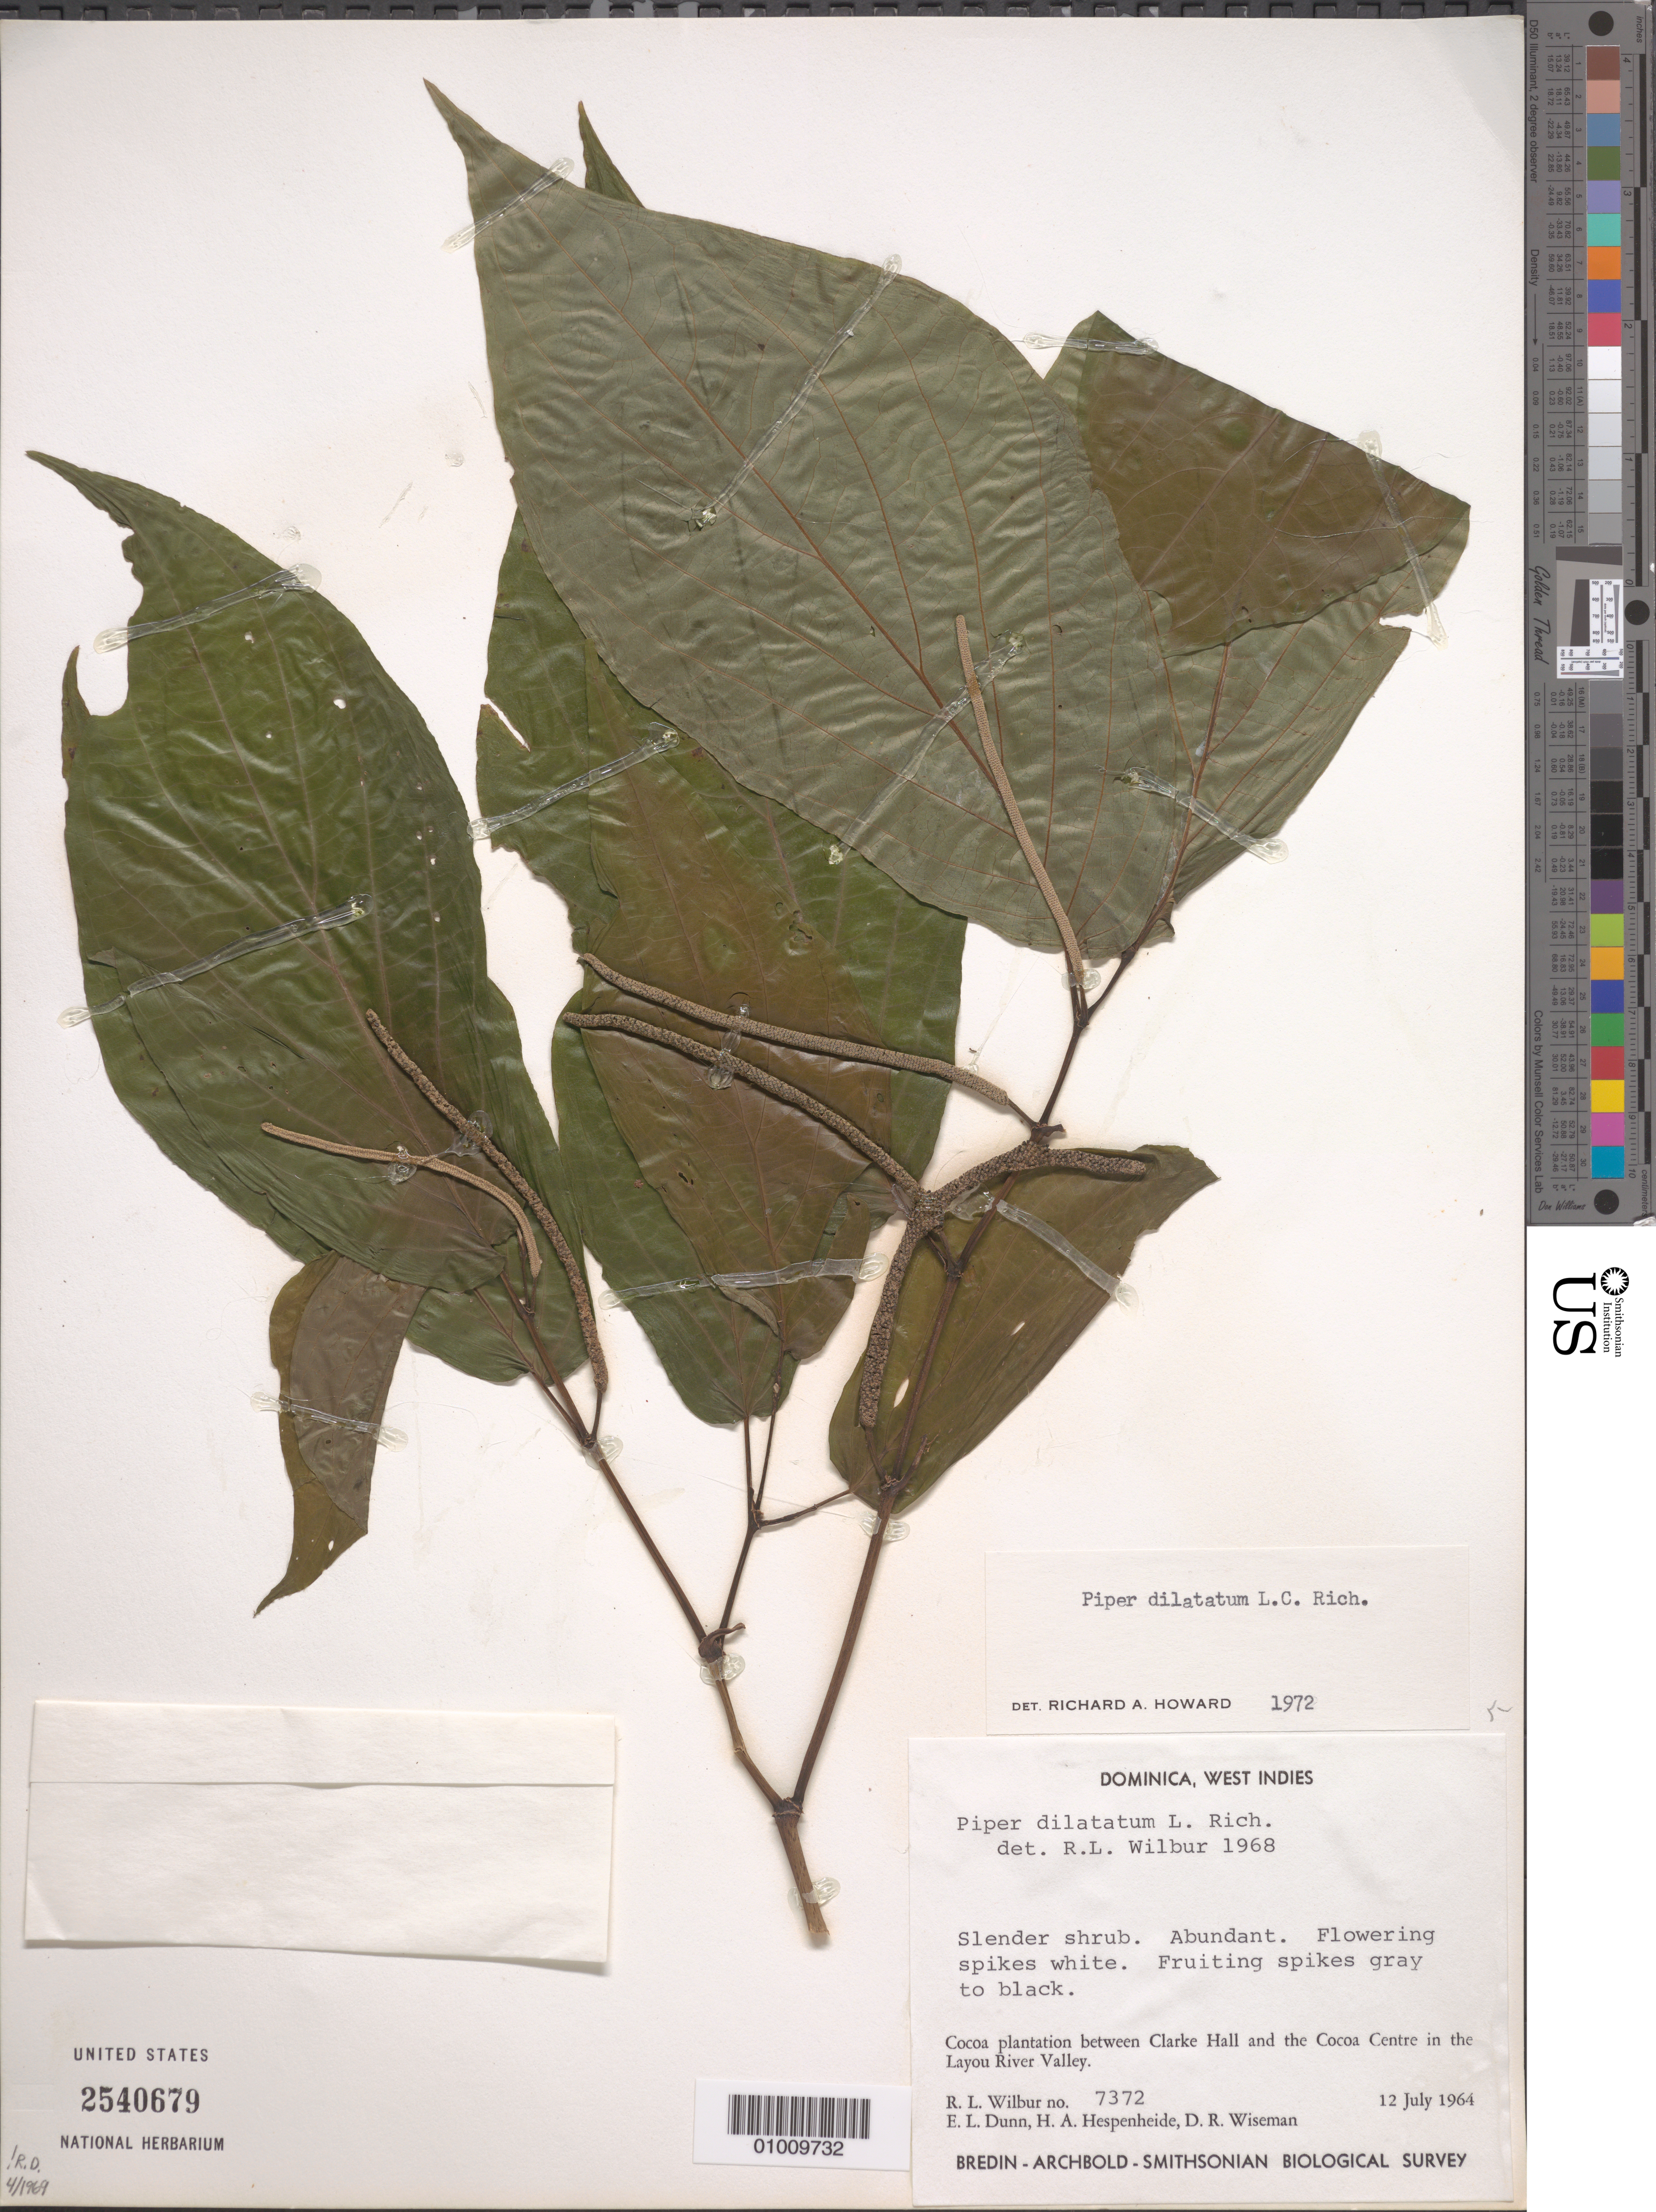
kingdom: Plantae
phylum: Tracheophyta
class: Magnoliopsida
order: Piperales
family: Piperaceae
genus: Piper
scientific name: Piper dilatatum var. dilatatum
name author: Rich.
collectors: R. L. Wilbur, E. Dunn, H. A. Hespenheide & D. R. Wiseman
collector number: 7372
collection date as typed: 12 Jul 1964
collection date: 1964-07-12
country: Dominica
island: Dominica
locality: Cocoa plantation between Clarke Hall and the Cocoa Centre in the Layou River Valley.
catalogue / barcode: US 2540679